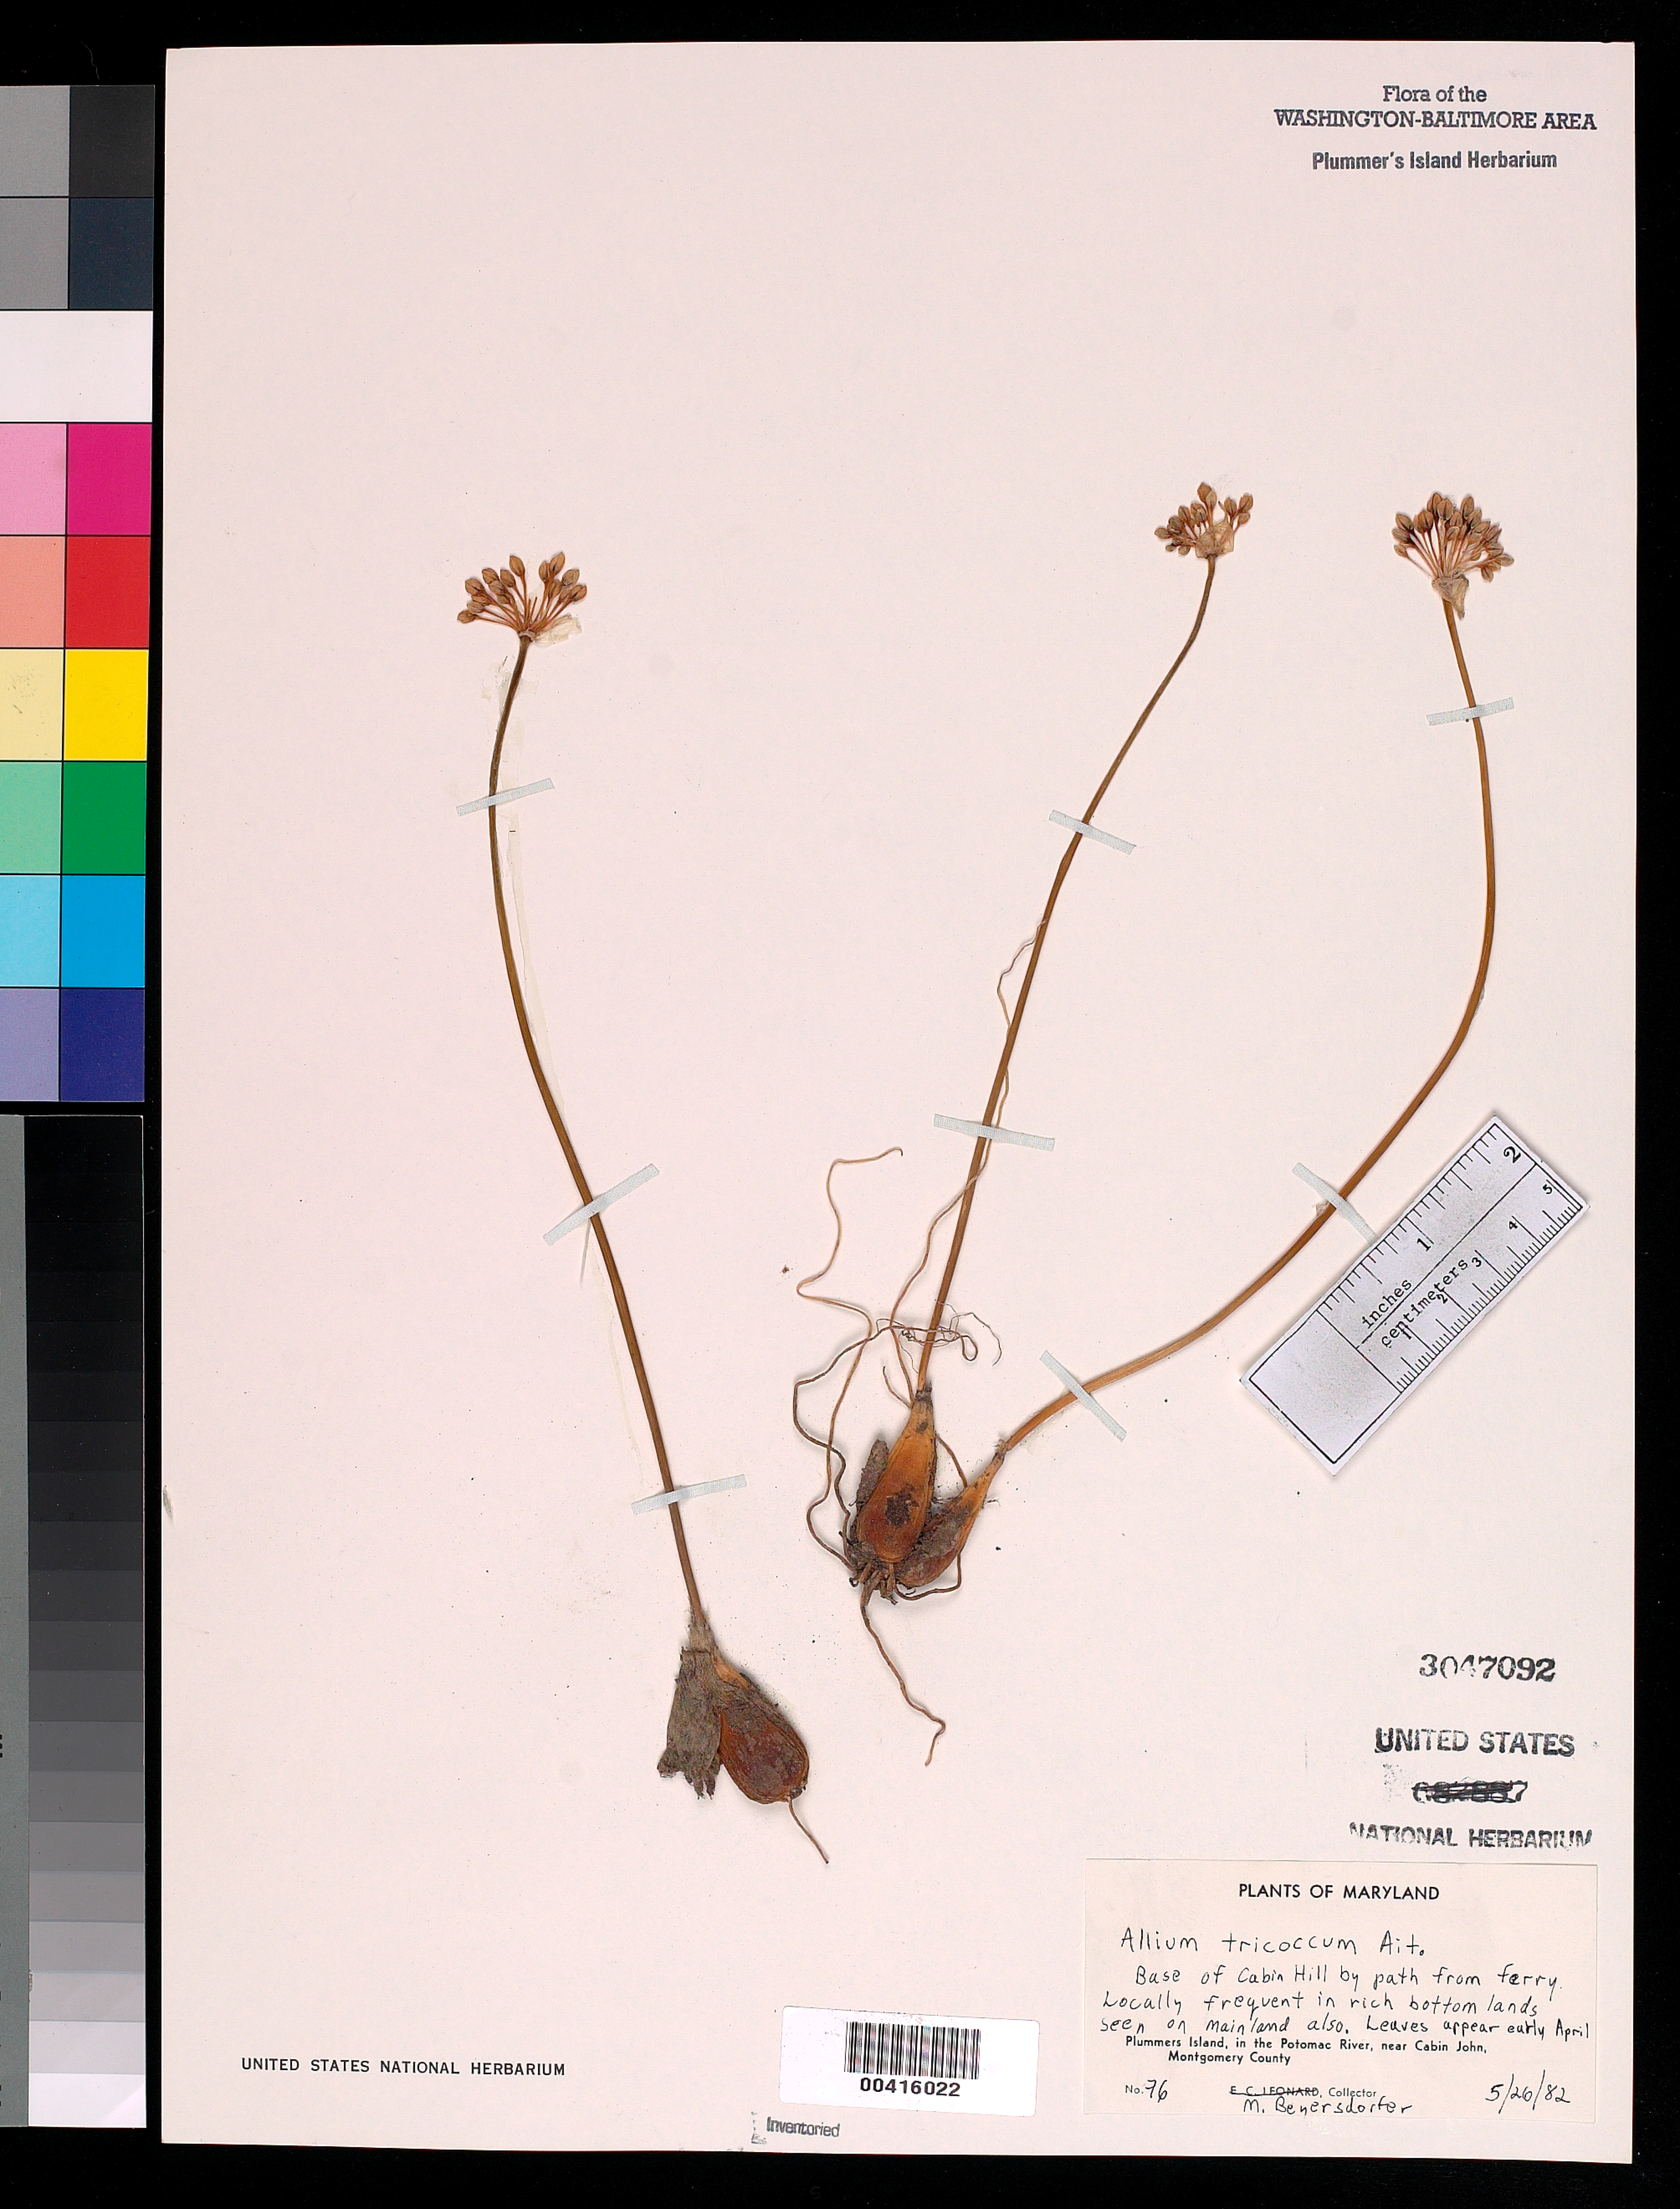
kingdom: Plantae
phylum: Tracheophyta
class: Liliopsida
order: Asparagales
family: Amaryllidaceae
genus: Allium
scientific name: Allium tricoccum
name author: Aiton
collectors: M. Beyersdorfer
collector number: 76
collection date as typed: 26 May 1982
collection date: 1982-05-26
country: United States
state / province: Maryland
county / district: Montgomery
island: Plummers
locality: Plummer's Island; base of cabin by path from Ferry. C. & O. Canal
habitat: Rich bottomlands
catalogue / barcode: US 3047092